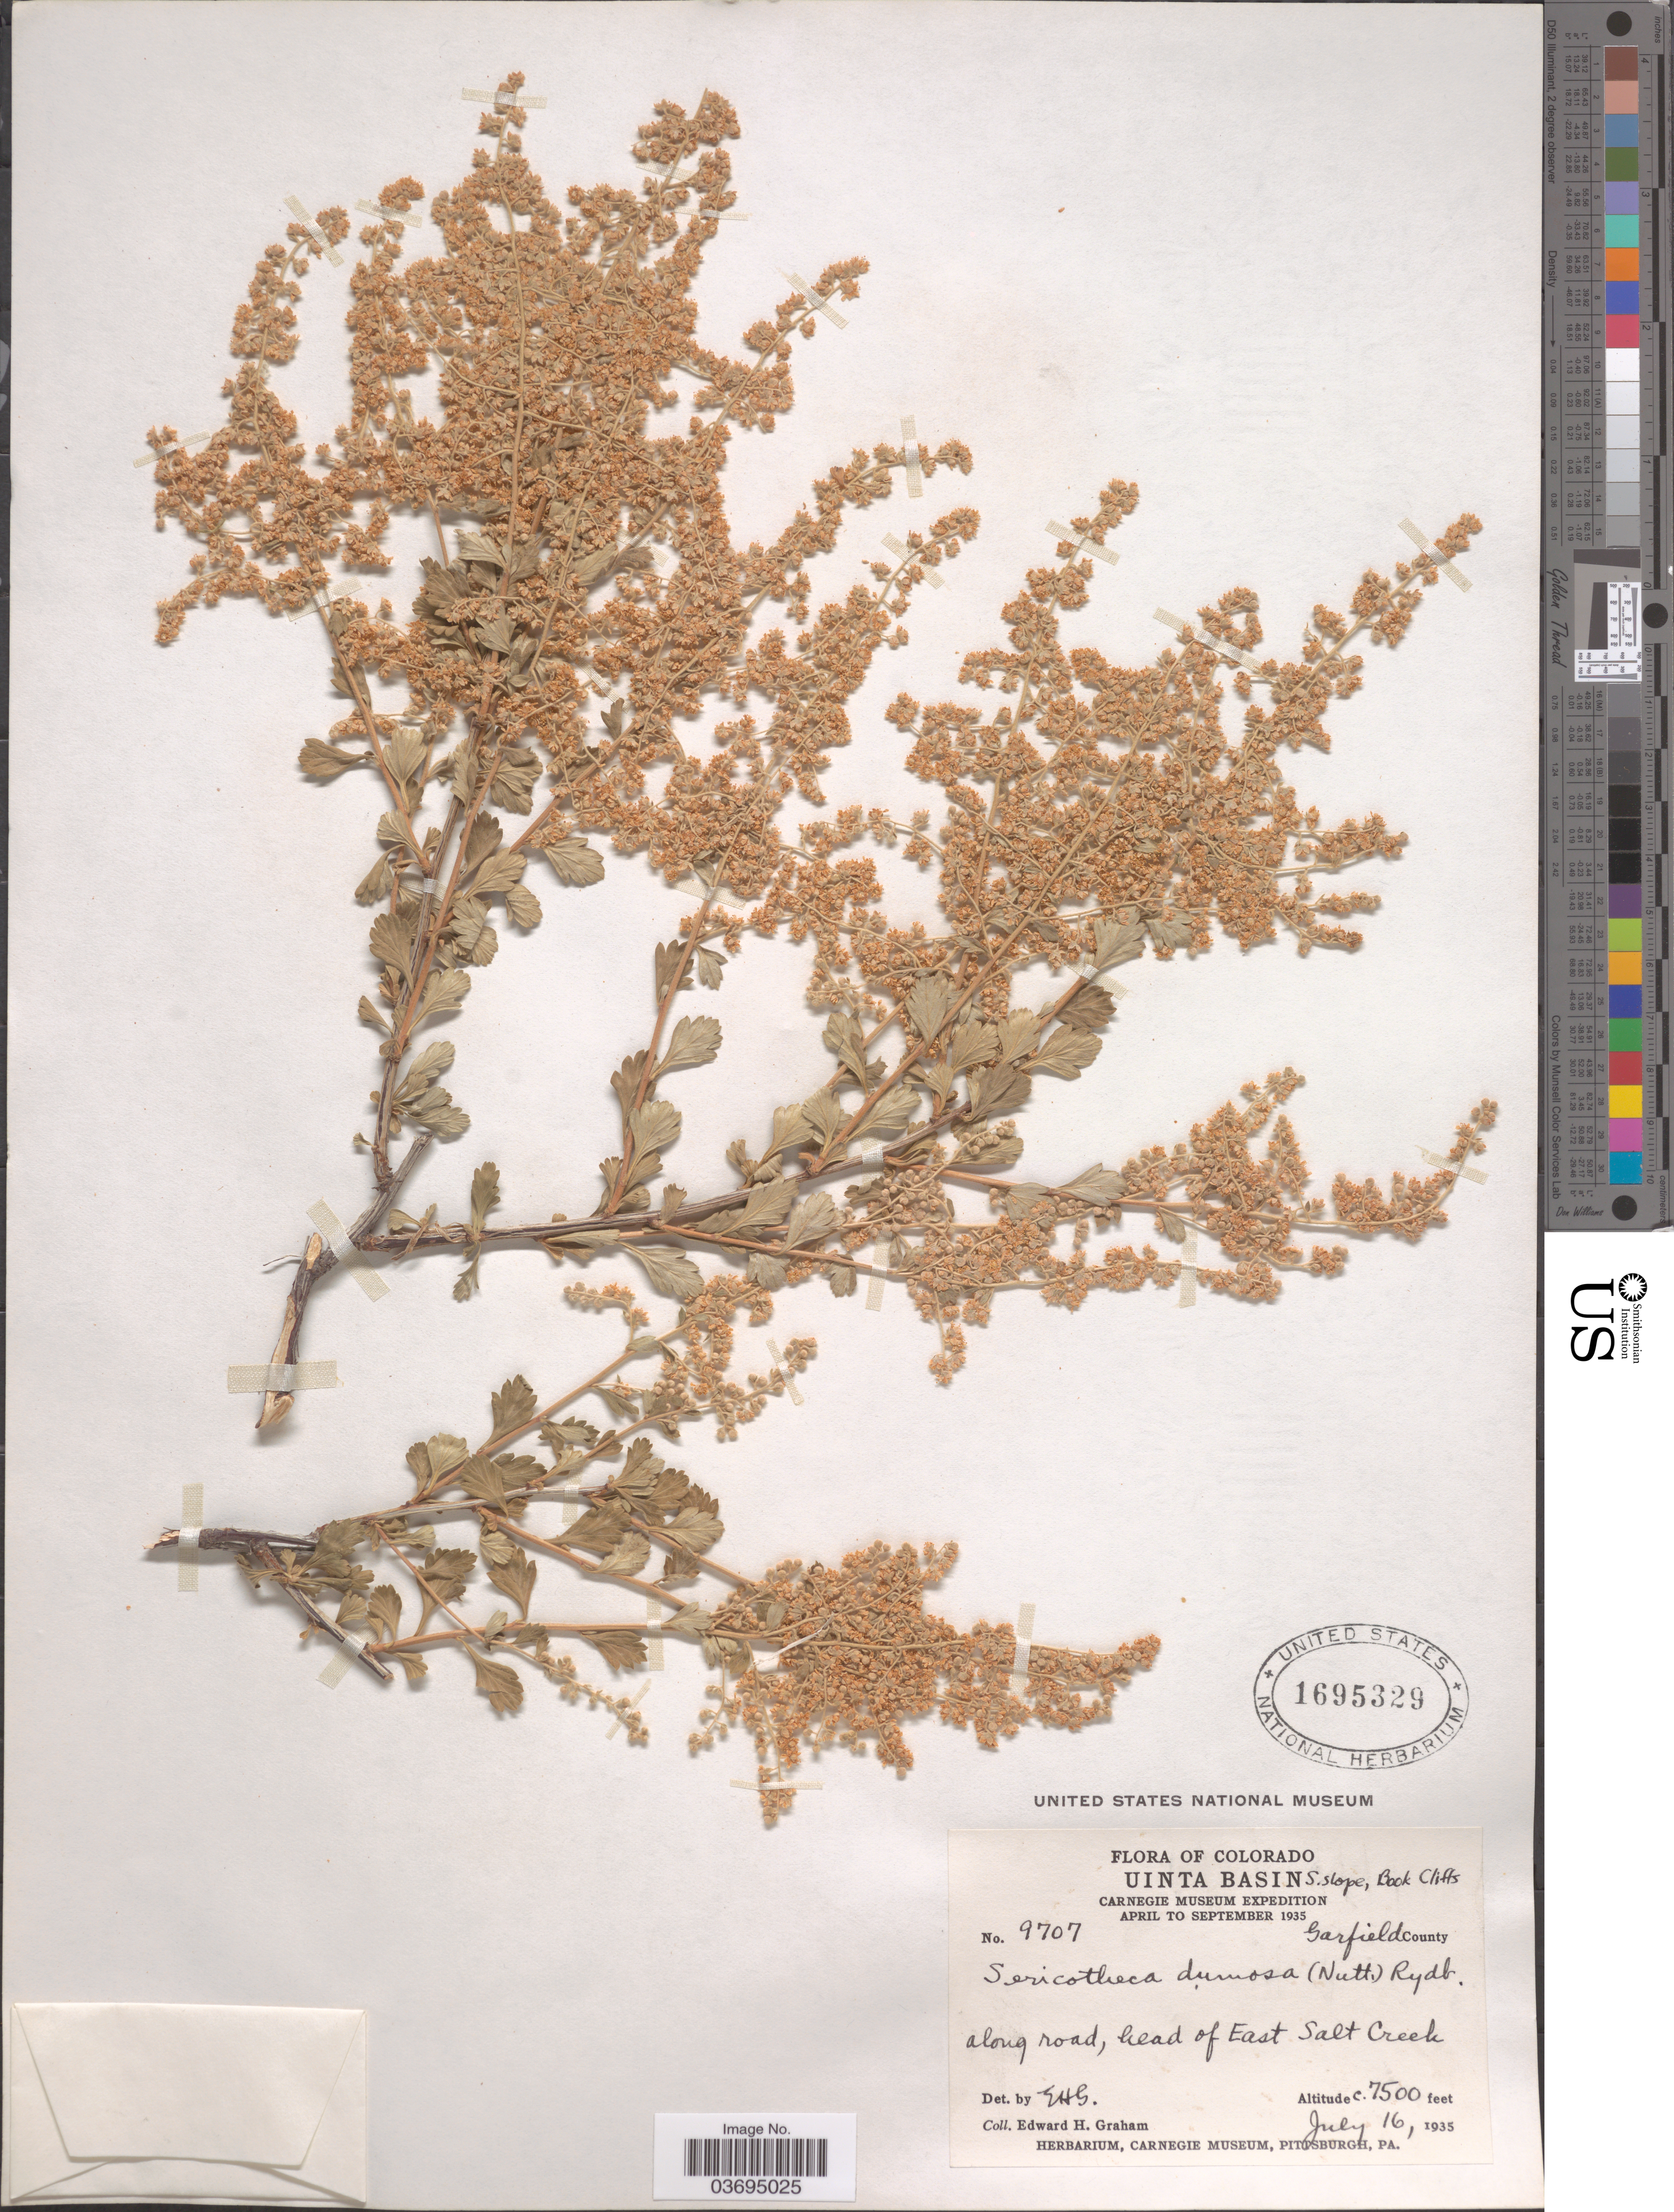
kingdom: Plantae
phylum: Tracheophyta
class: Magnoliopsida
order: Rosales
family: Rosaceae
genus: Holodiscus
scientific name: Holodiscus discolor var. dumosus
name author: Maxim. ex J.M. Coult.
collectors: E. H. Graham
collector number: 9707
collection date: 1935-07-16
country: United States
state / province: Colorado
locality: Uinta Basin. Slope, Book Cliffs. Garfield County. Along road, head of East Salt Creek.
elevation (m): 2286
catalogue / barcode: US 1695329